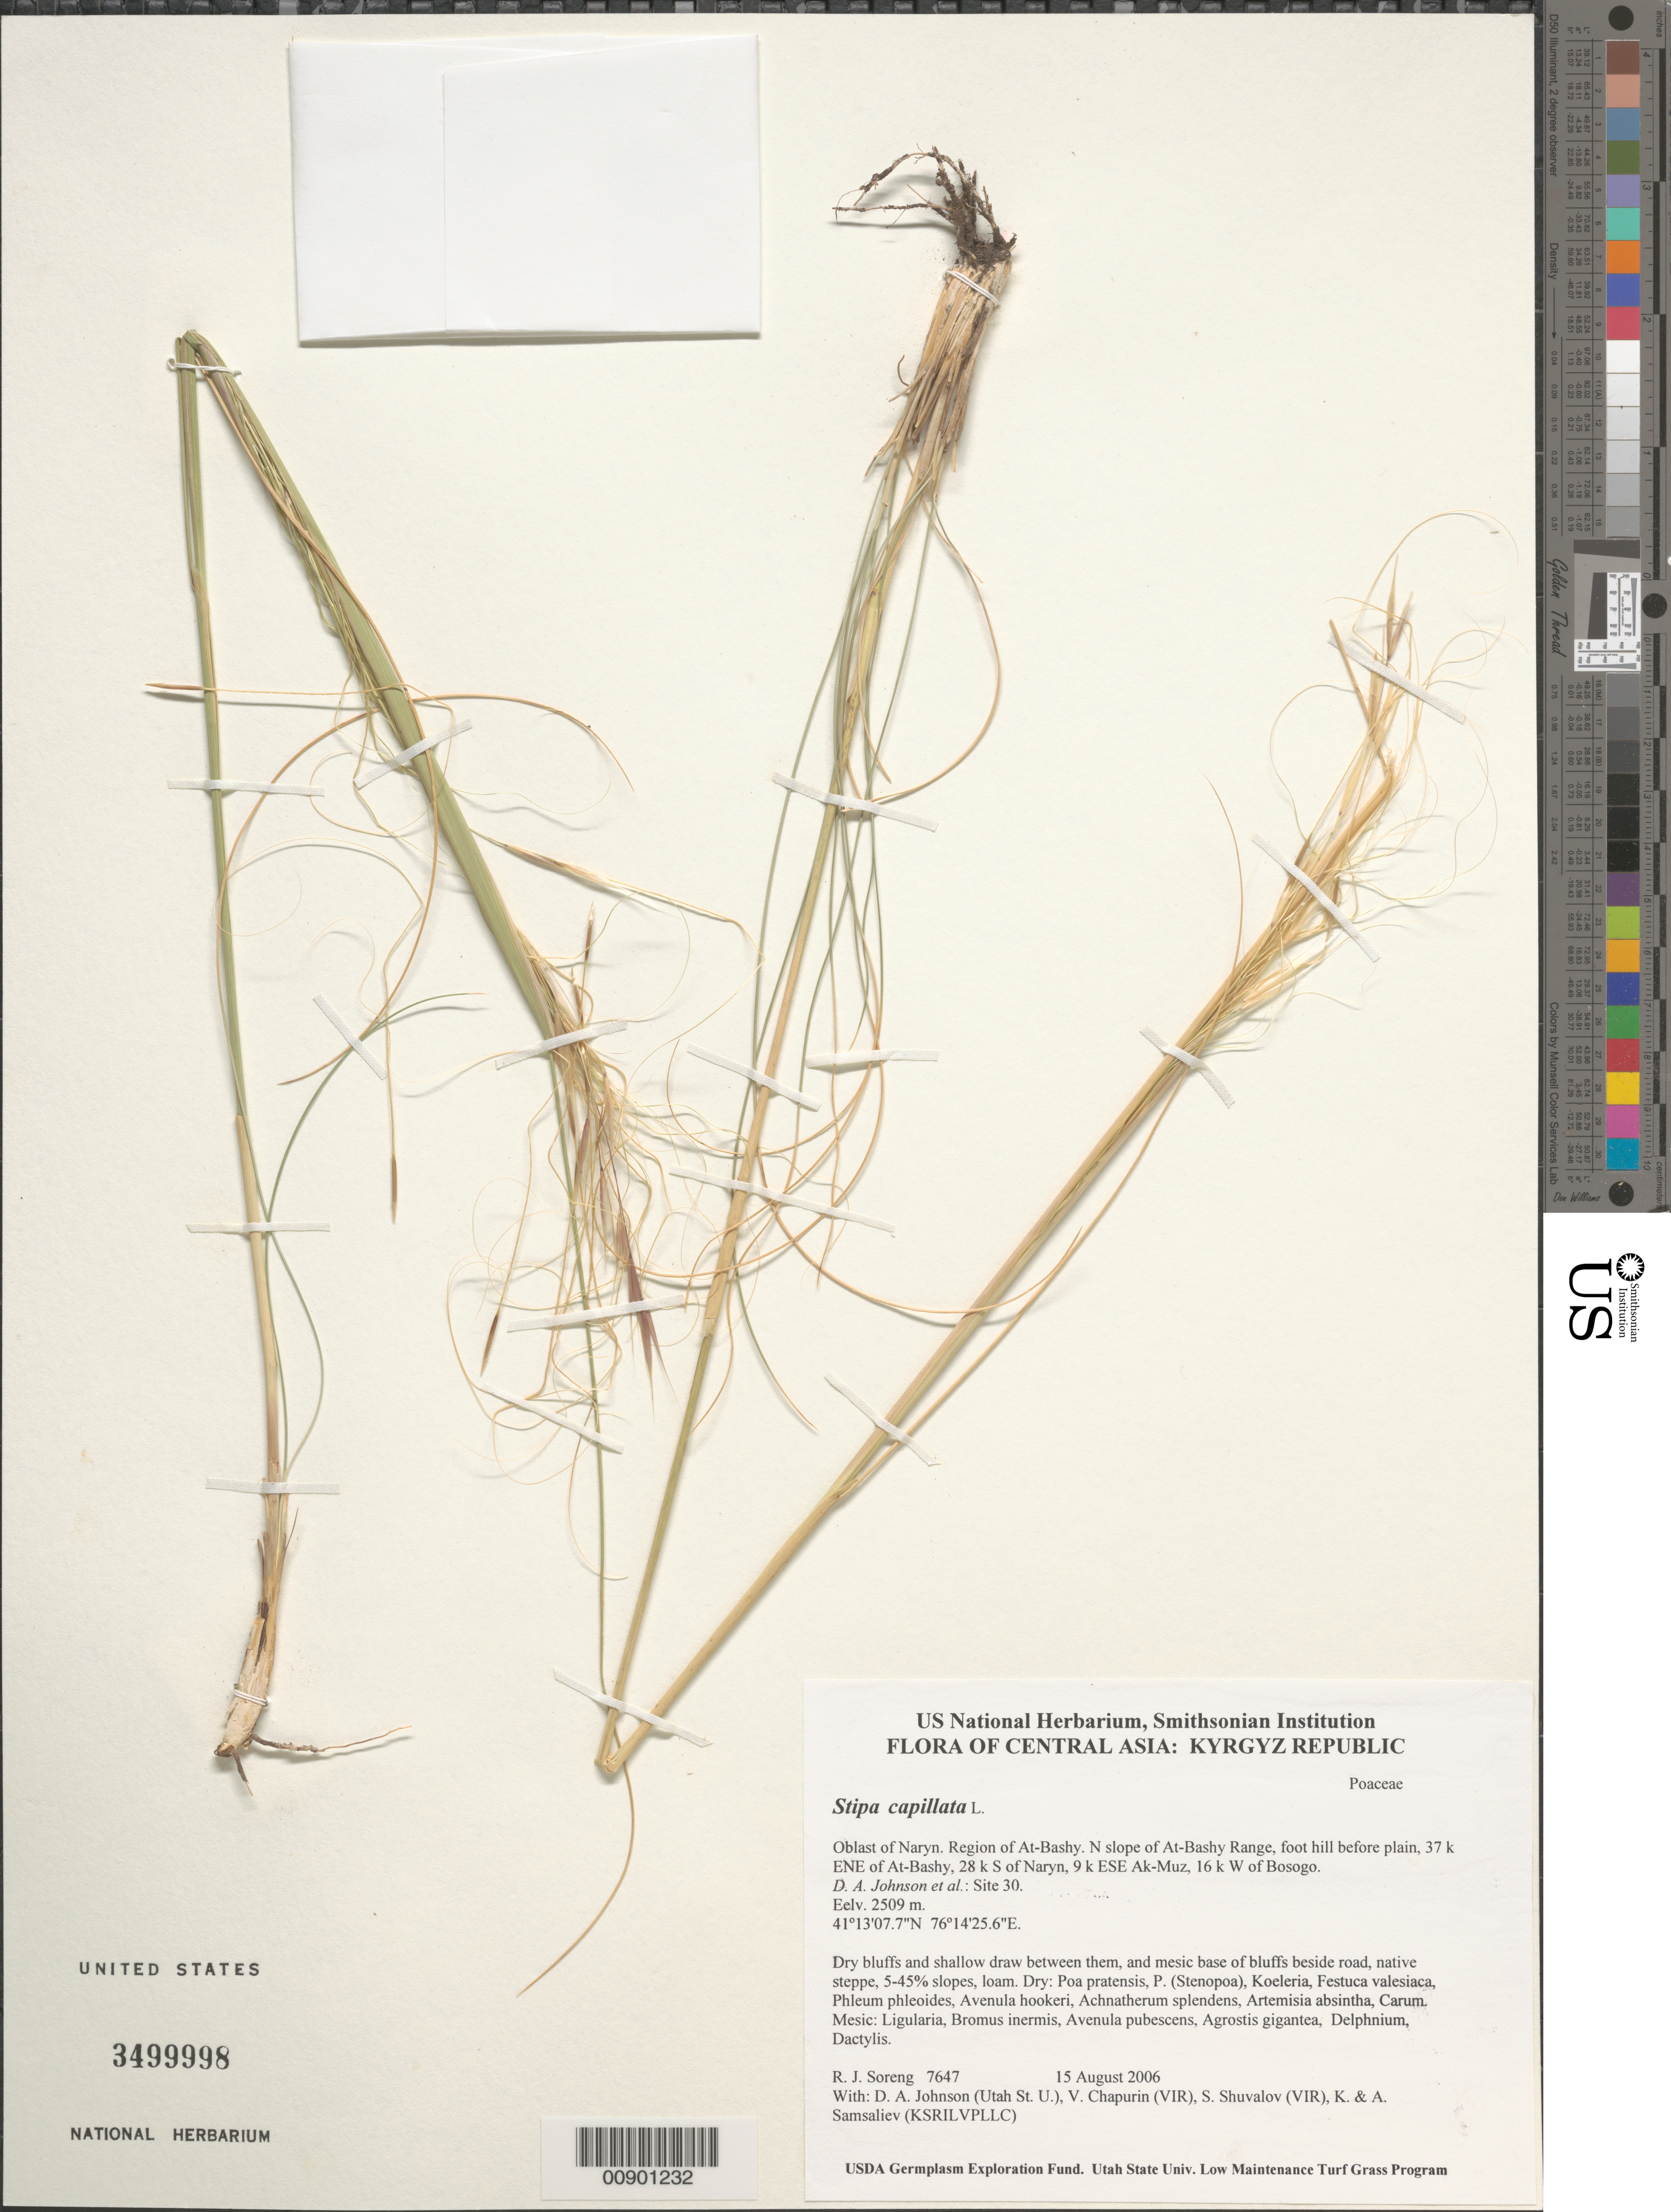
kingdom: Plantae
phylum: Tracheophyta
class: Liliopsida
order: Poales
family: Poaceae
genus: Stipa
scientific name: Stipa capillata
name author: L.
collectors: R. J. Soreng, D. Johnson, S. Shuvalov, V. Chapurin, K. Samsaliev & A. Samsaliev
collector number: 7647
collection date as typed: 15 Aug 2006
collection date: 2006-08-15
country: Kyrgyzstan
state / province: Naryn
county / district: At-Bashy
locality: N slope of At-Bashy Range, foot hill before plain, 37 km ENE of At-Bashy, 28 km S of Naryn, 9 km ESE Ak-Muz, 16 km W of Bosogo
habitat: Dry bluffs and shallow draw between them, and mesic base of bluffs beside road, native steppe, 5-45% slopes, loam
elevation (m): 2509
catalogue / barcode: US 3499998